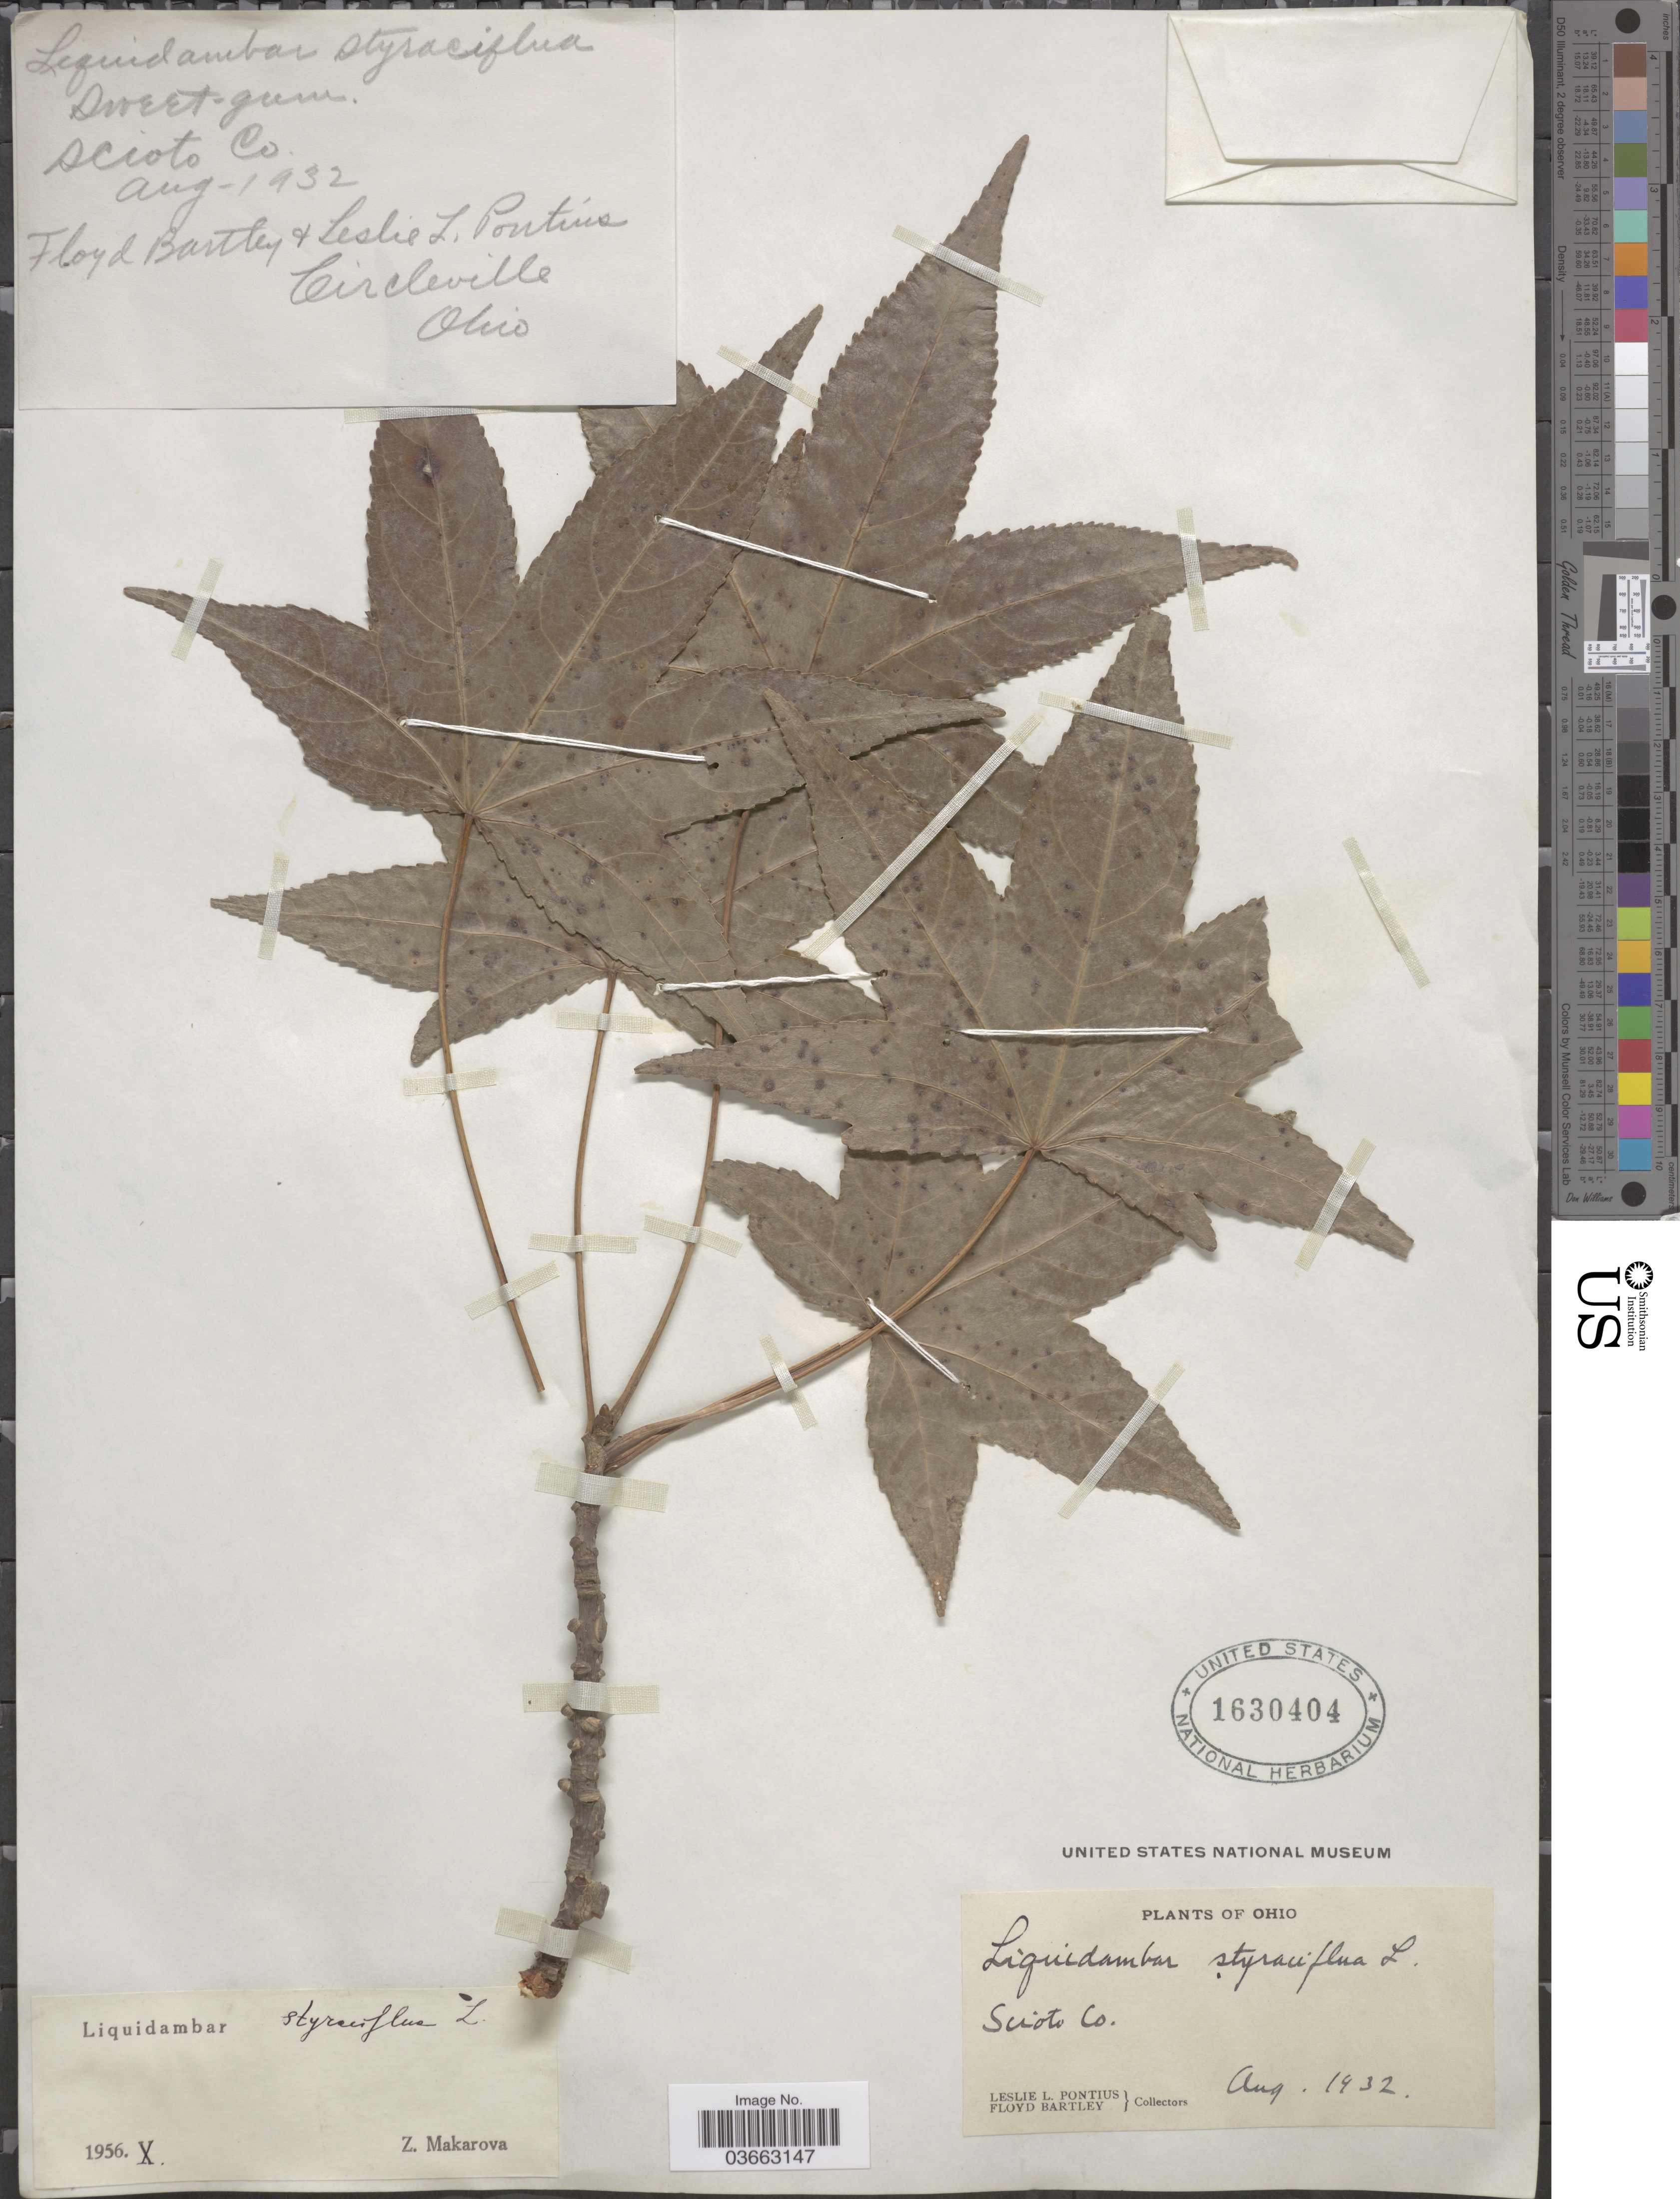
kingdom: Plantae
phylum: Tracheophyta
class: Magnoliopsida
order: Saxifragales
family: Altingiaceae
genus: Liquidambar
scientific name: Liquidambar styraciflua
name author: L.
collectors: L. Pontius & F. Bartley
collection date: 1932-08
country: United States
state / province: Ohio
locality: Scioto Co.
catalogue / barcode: US 1630404